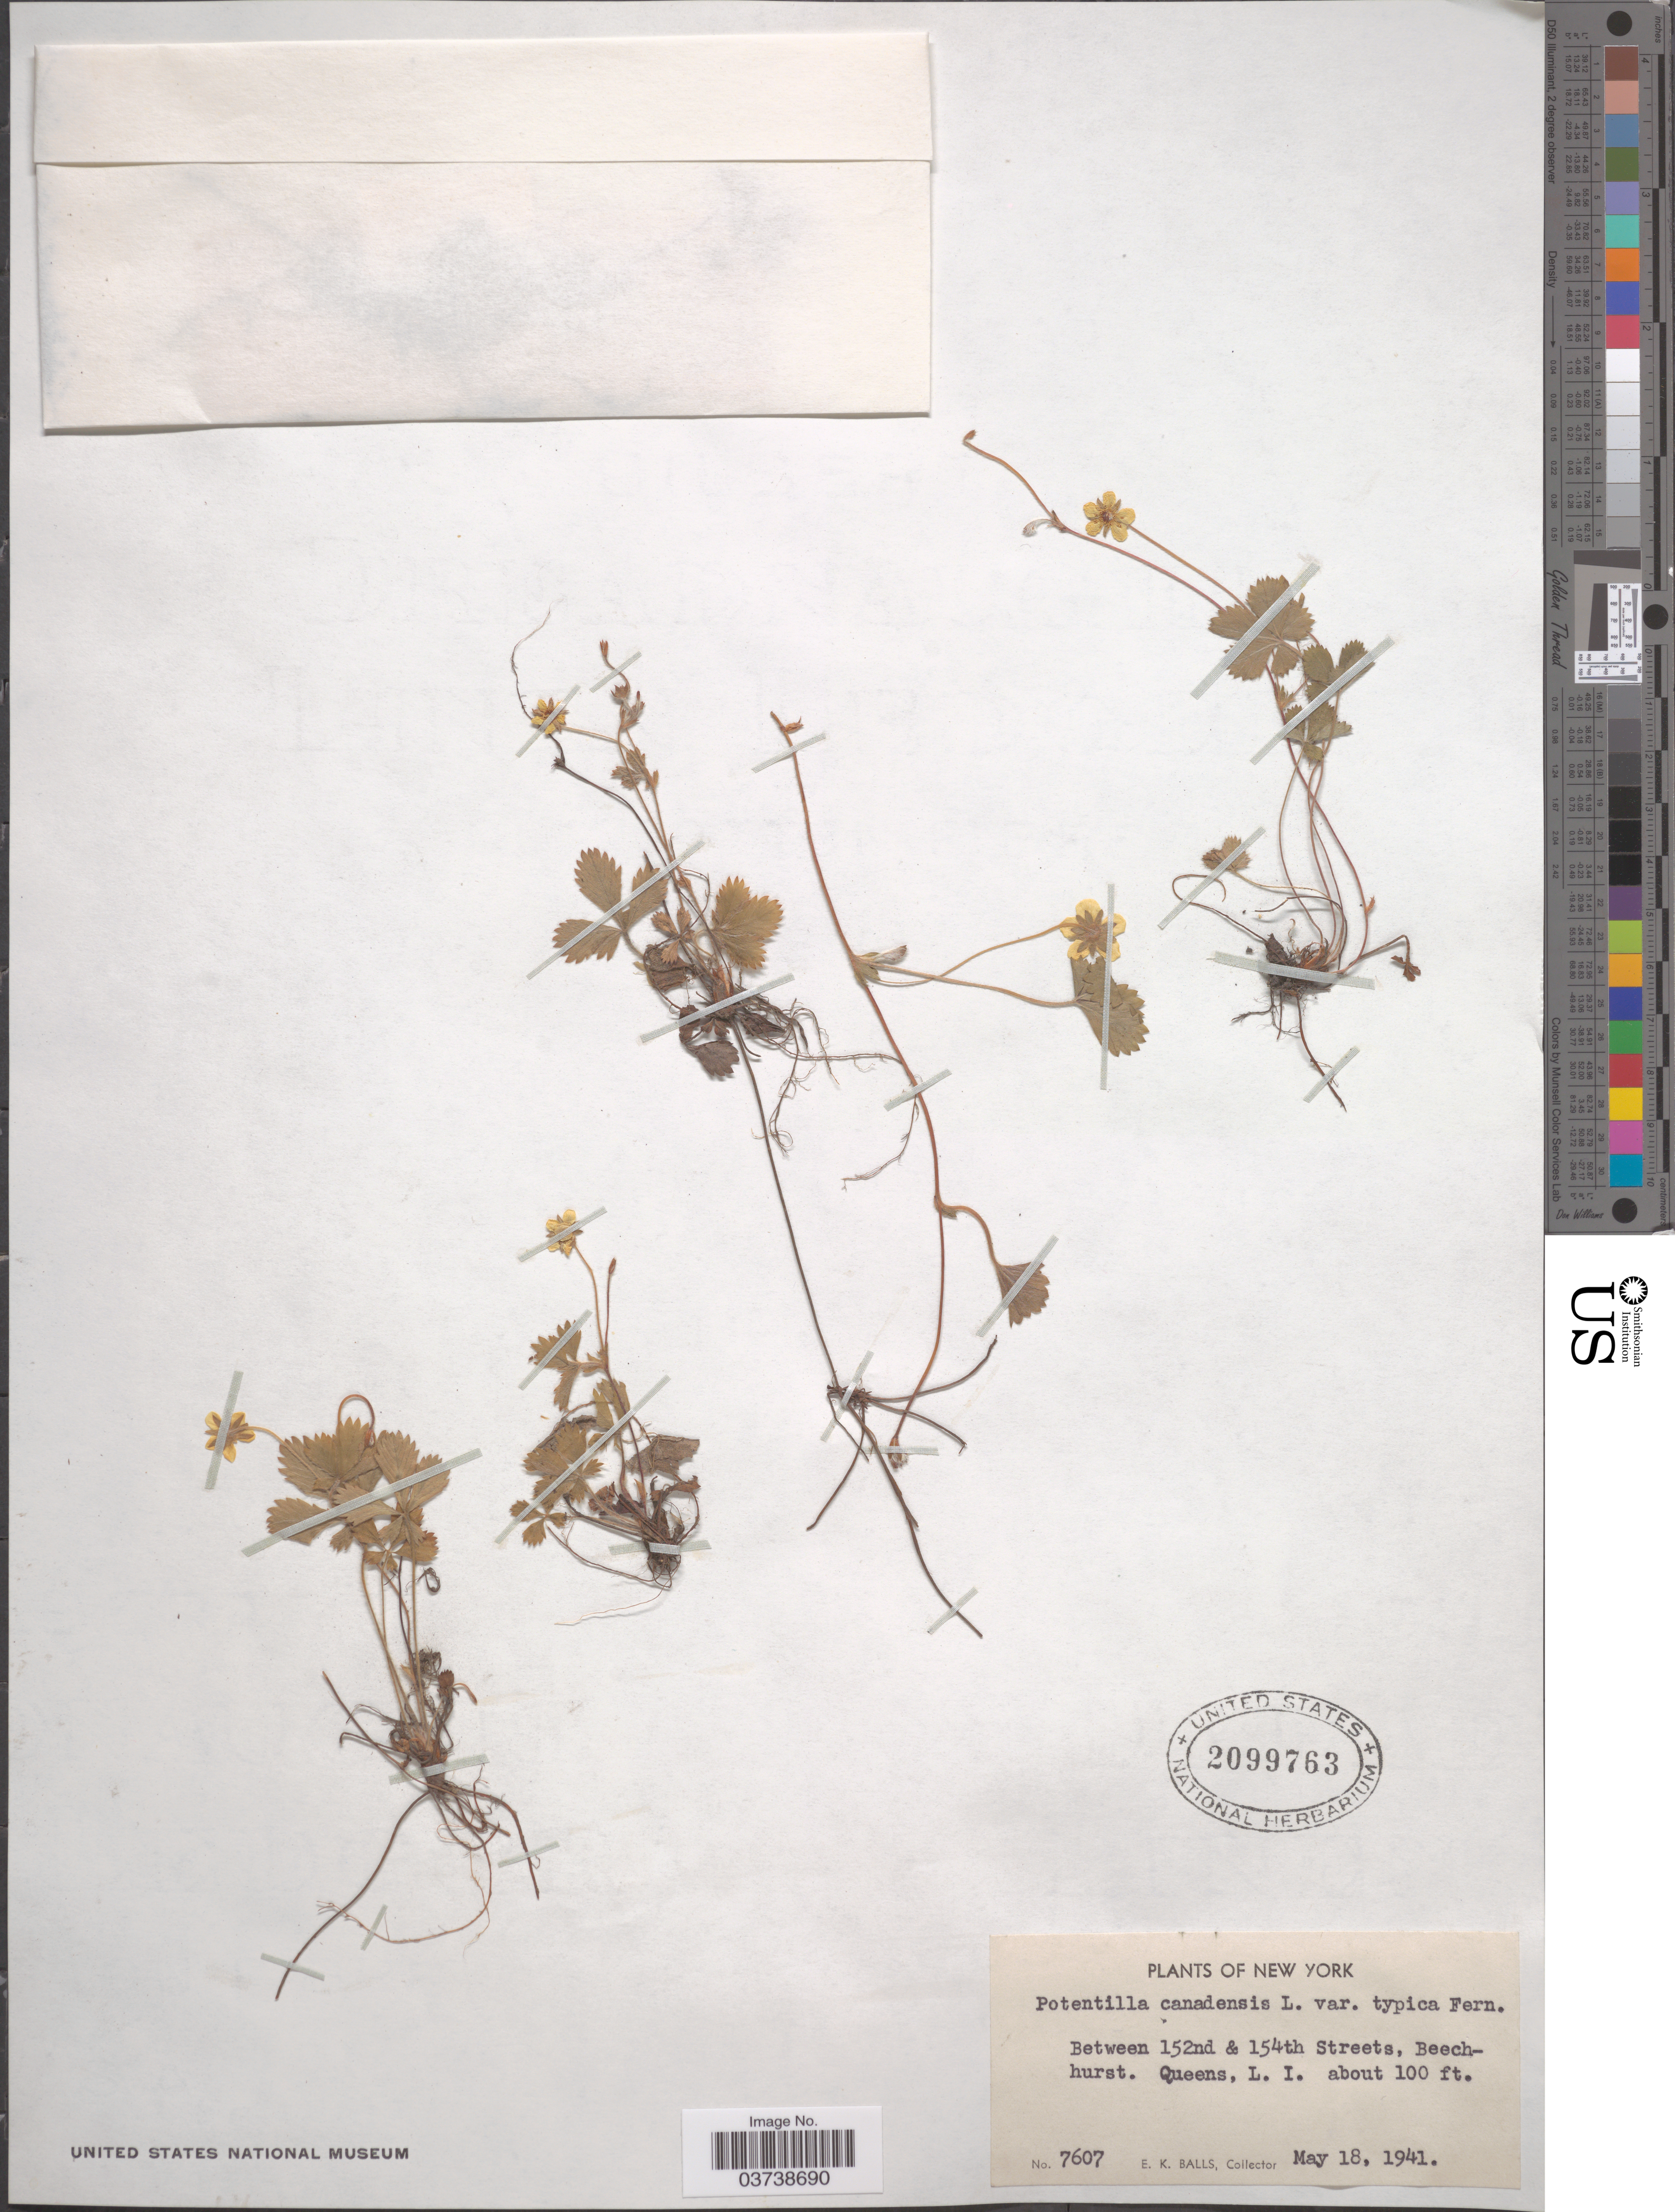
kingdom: Plantae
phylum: Tracheophyta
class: Magnoliopsida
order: Rosales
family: Rosaceae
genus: Potentilla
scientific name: Potentilla canadensis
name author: L.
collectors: E. K. Balls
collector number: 7607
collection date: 1941-05-18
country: United States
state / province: New York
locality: Between 152nd & 154th Streets, Beechhurst. Queens, L. I.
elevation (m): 30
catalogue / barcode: US 2099763